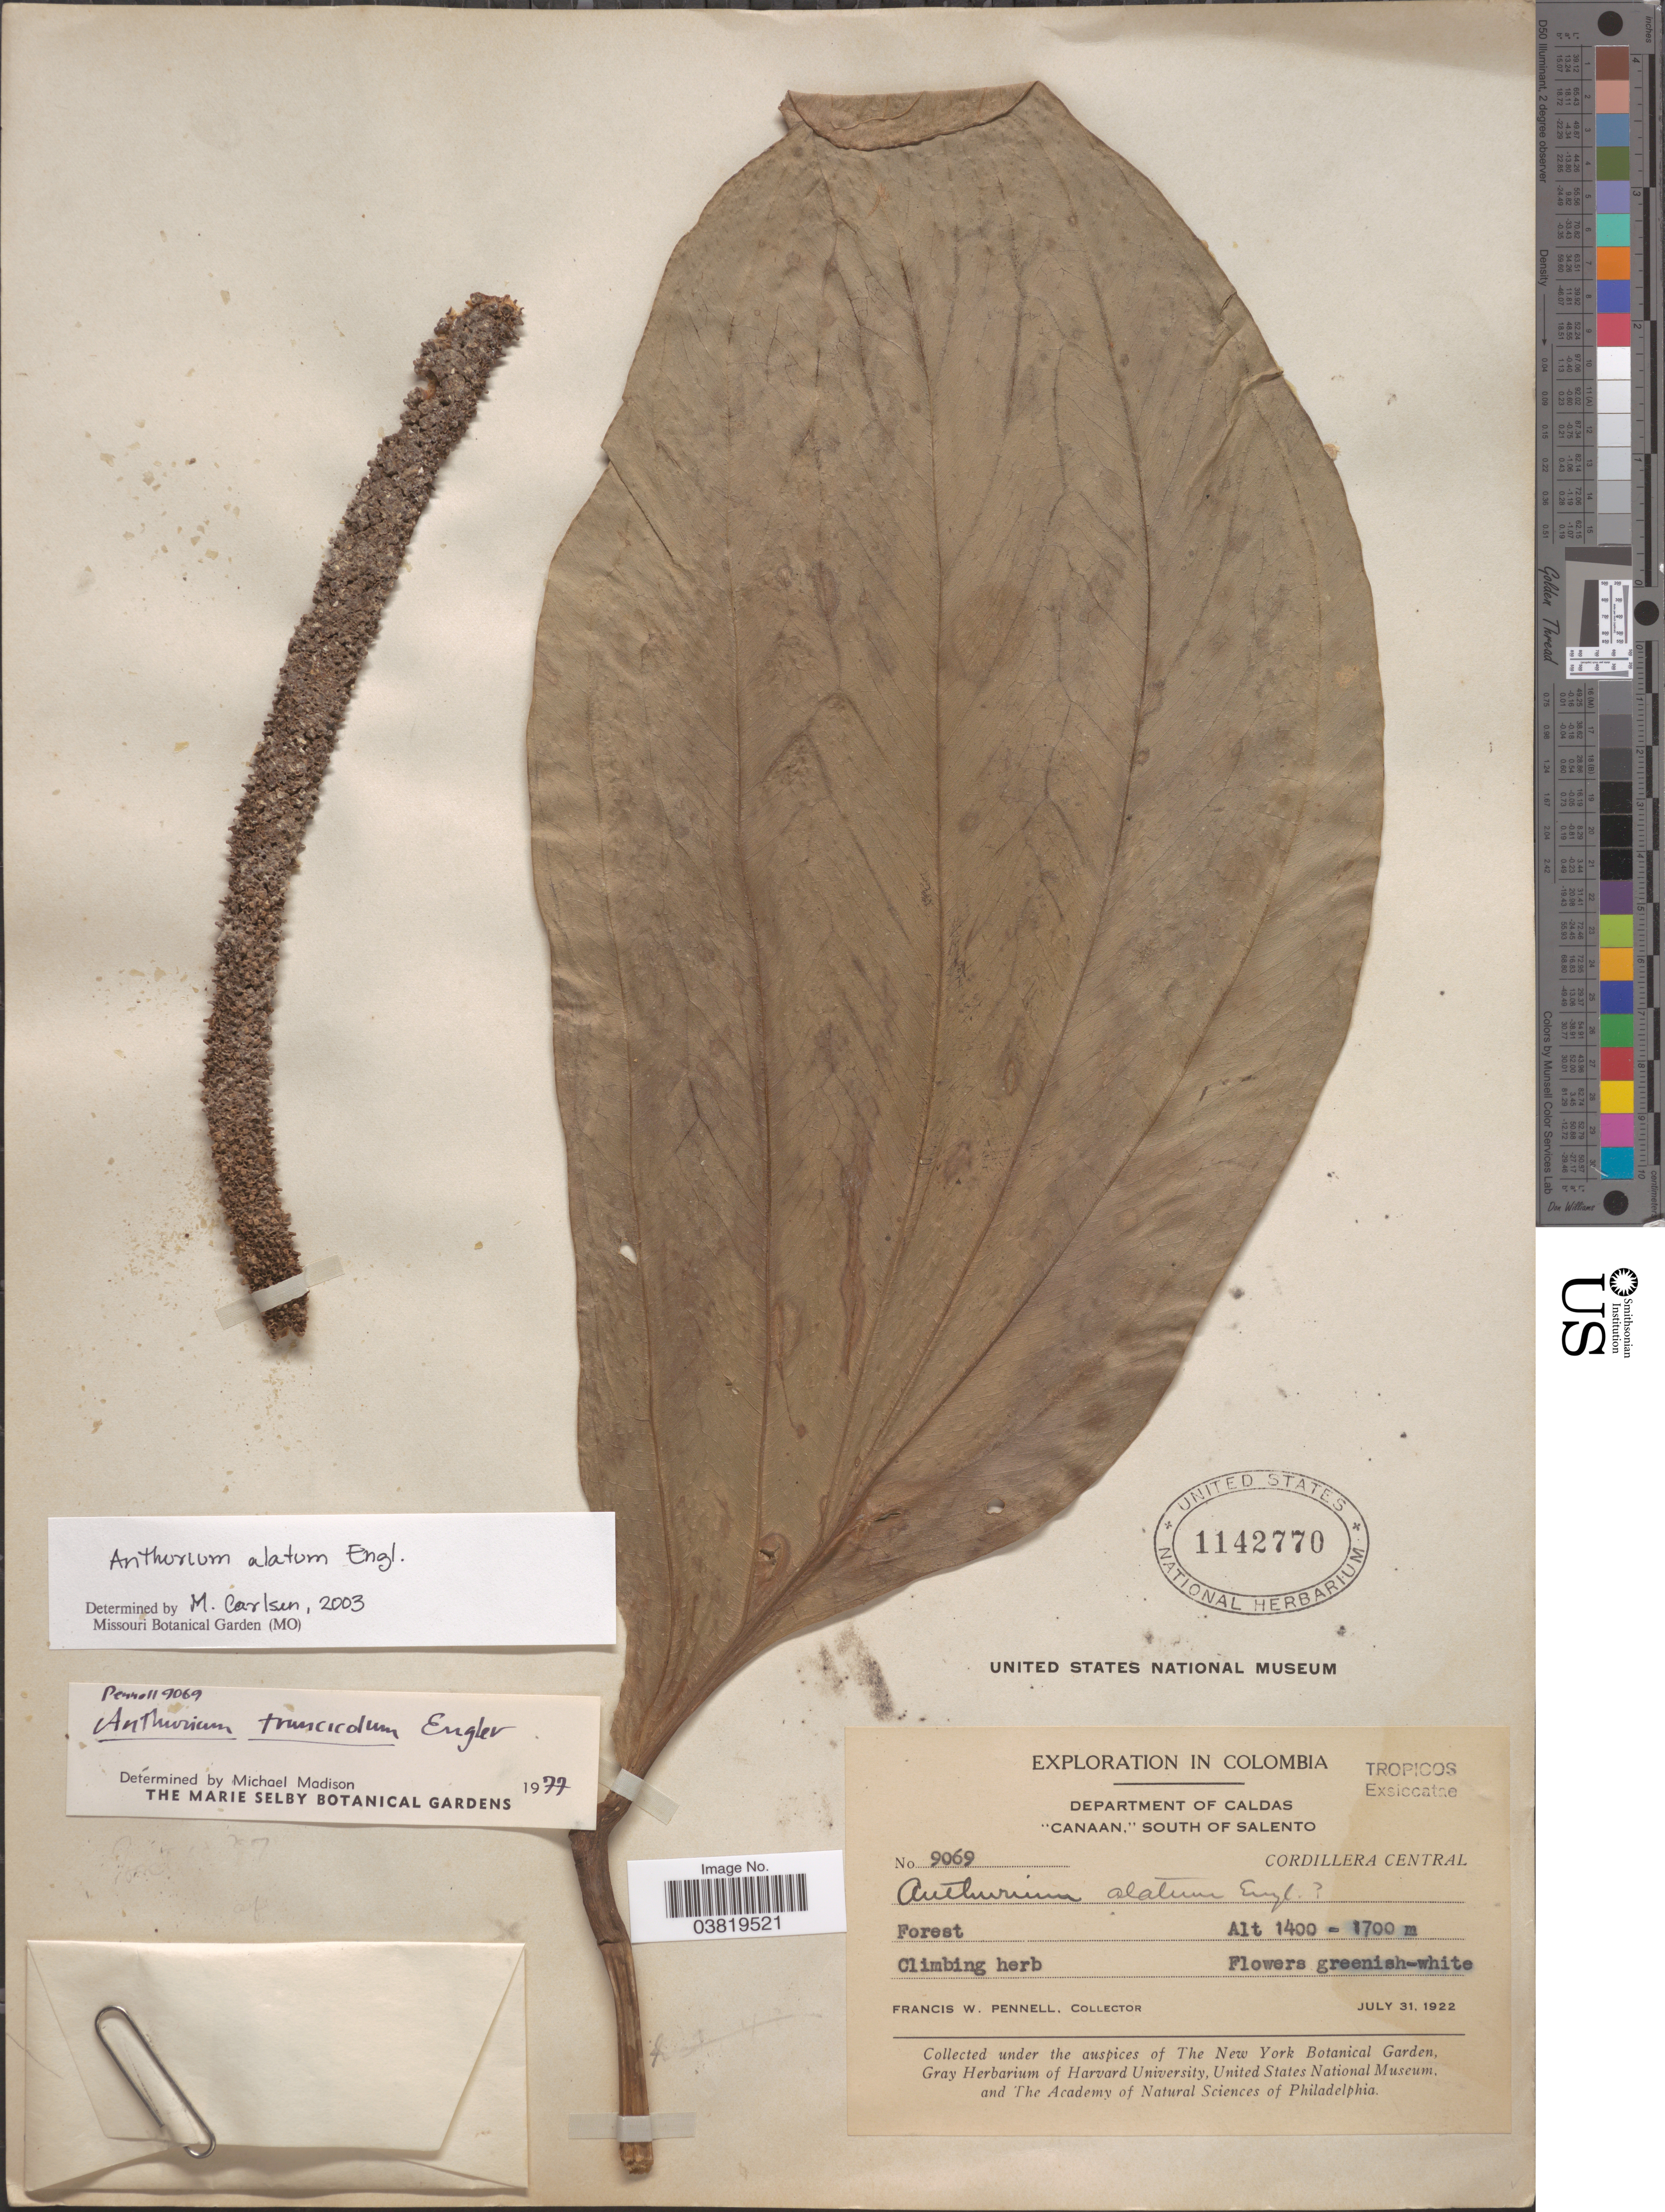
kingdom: Plantae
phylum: Tracheophyta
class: Liliopsida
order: Alismatales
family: Araceae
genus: Anthurium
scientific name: Anthurium alatum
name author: Engl.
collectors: F. W. Pennell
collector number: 9069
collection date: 1922-07-31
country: Colombia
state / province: Caldas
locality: Department of Caldas. "Canaan," South of Salento. Cordillera Central.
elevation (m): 1400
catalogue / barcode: US 1142770